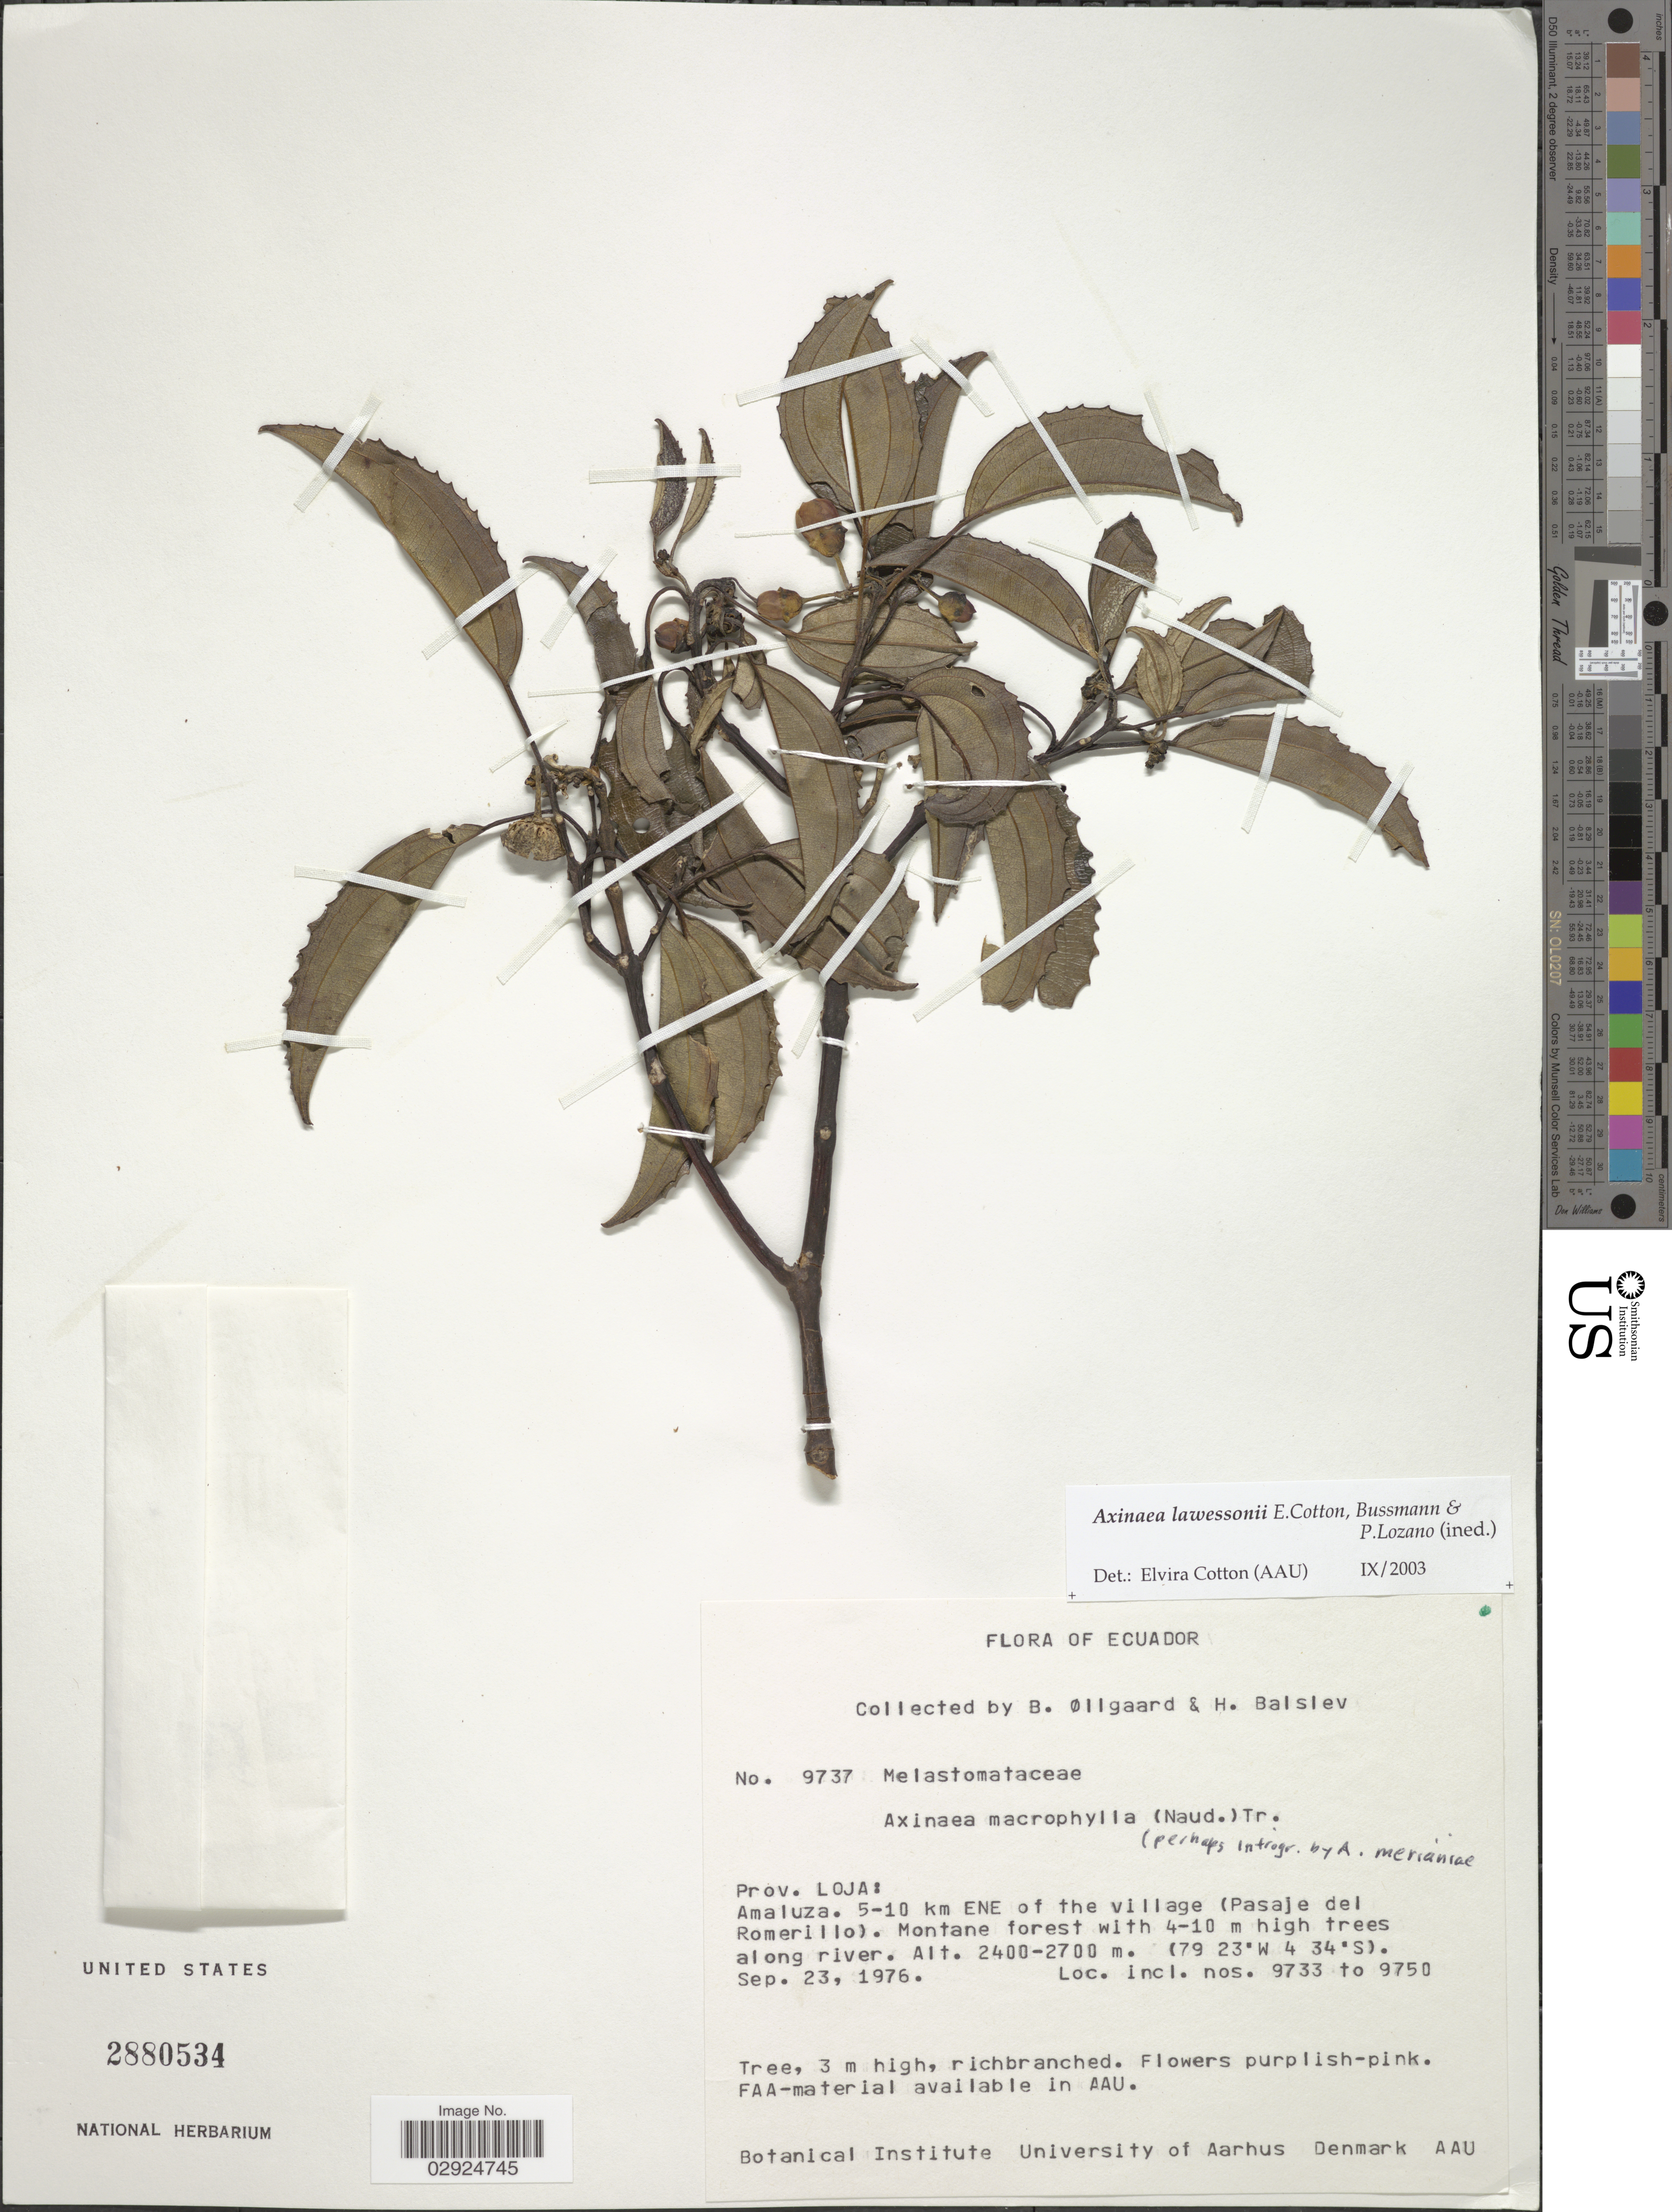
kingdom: Plantae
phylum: Tracheophyta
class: Magnoliopsida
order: Myrtales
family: Melastomataceae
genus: Axinaea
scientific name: Axinaea lawessonii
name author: E. Cotton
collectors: B. Øllgaard & H. Balslev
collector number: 9737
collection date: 1976-09-23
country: Ecuador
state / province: Loja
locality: Prov. Loja: Amaluza. 5-10 km ENE of the village (Pasaje del Romerillo).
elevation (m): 2400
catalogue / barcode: US 2880534